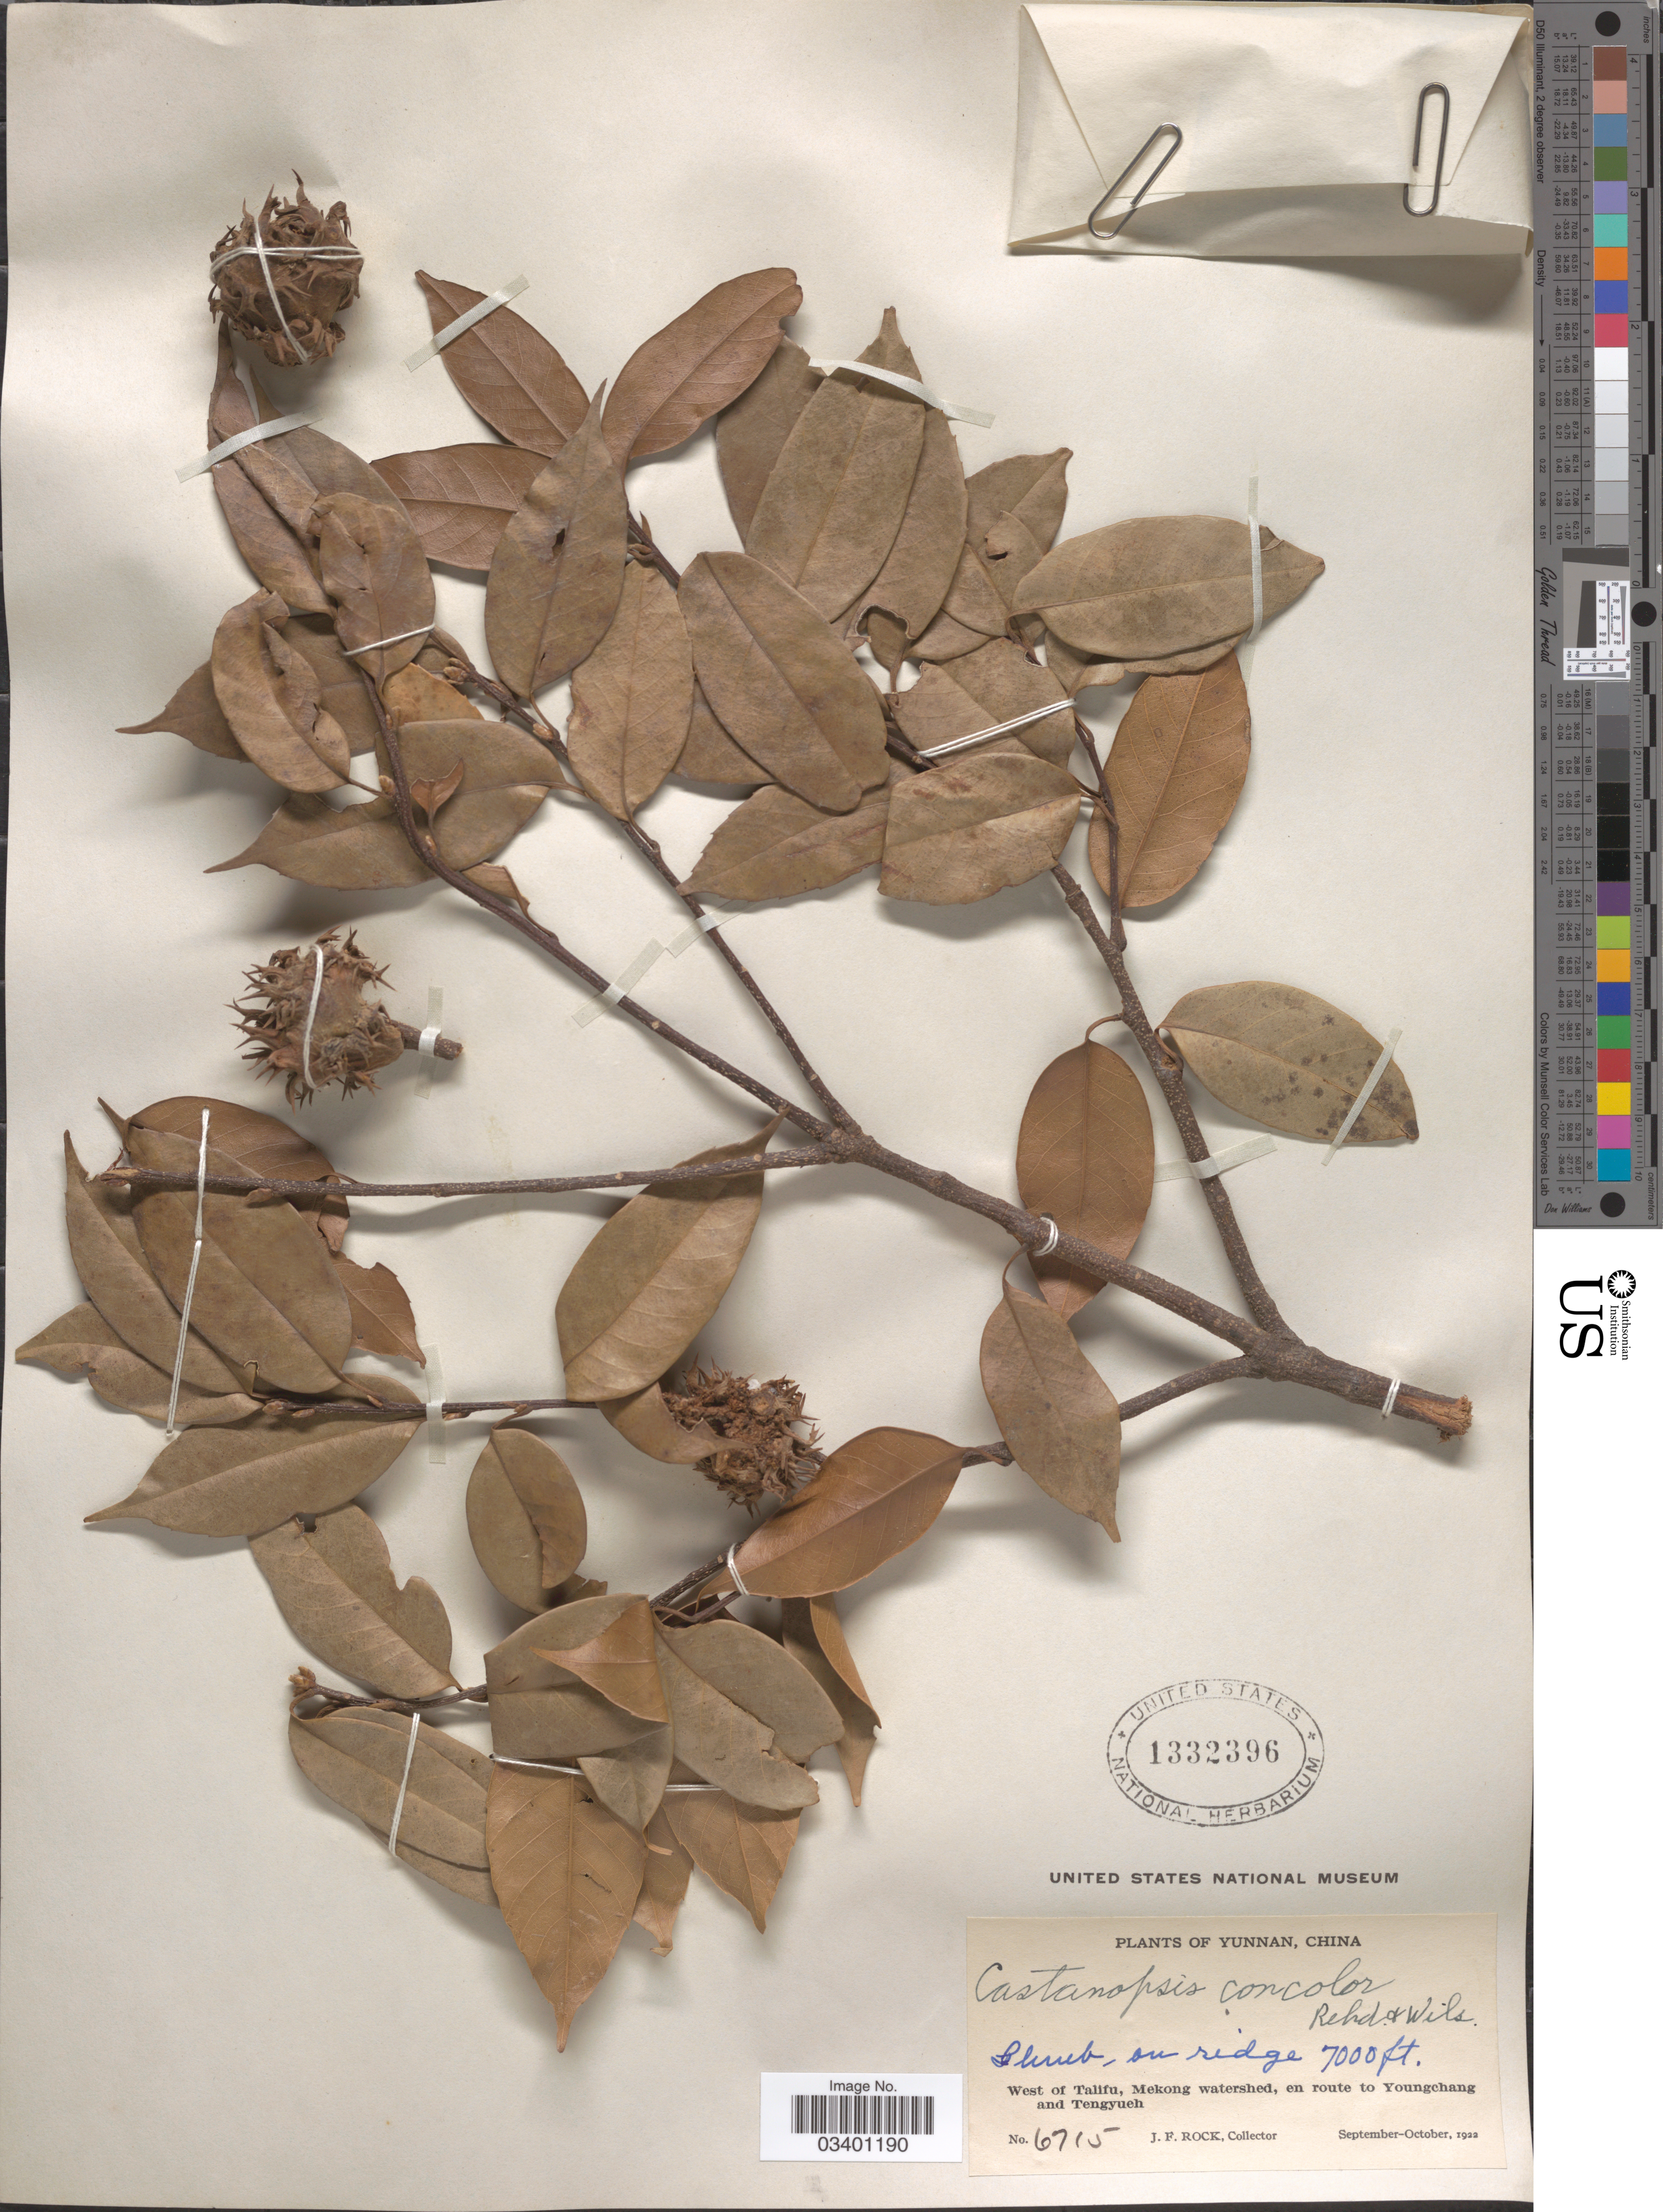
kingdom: Plantae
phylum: Tracheophyta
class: Magnoliopsida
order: Fagales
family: Fagaceae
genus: Castanopsis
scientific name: Castanopsis orthacantha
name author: Franch.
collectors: J. Rock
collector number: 6715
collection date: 1922-09/1922-10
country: China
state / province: Yunnan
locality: West of Talifu, Mekong watershed, en route to Youngchang and Tengyueh.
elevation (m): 2134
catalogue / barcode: US 1332396